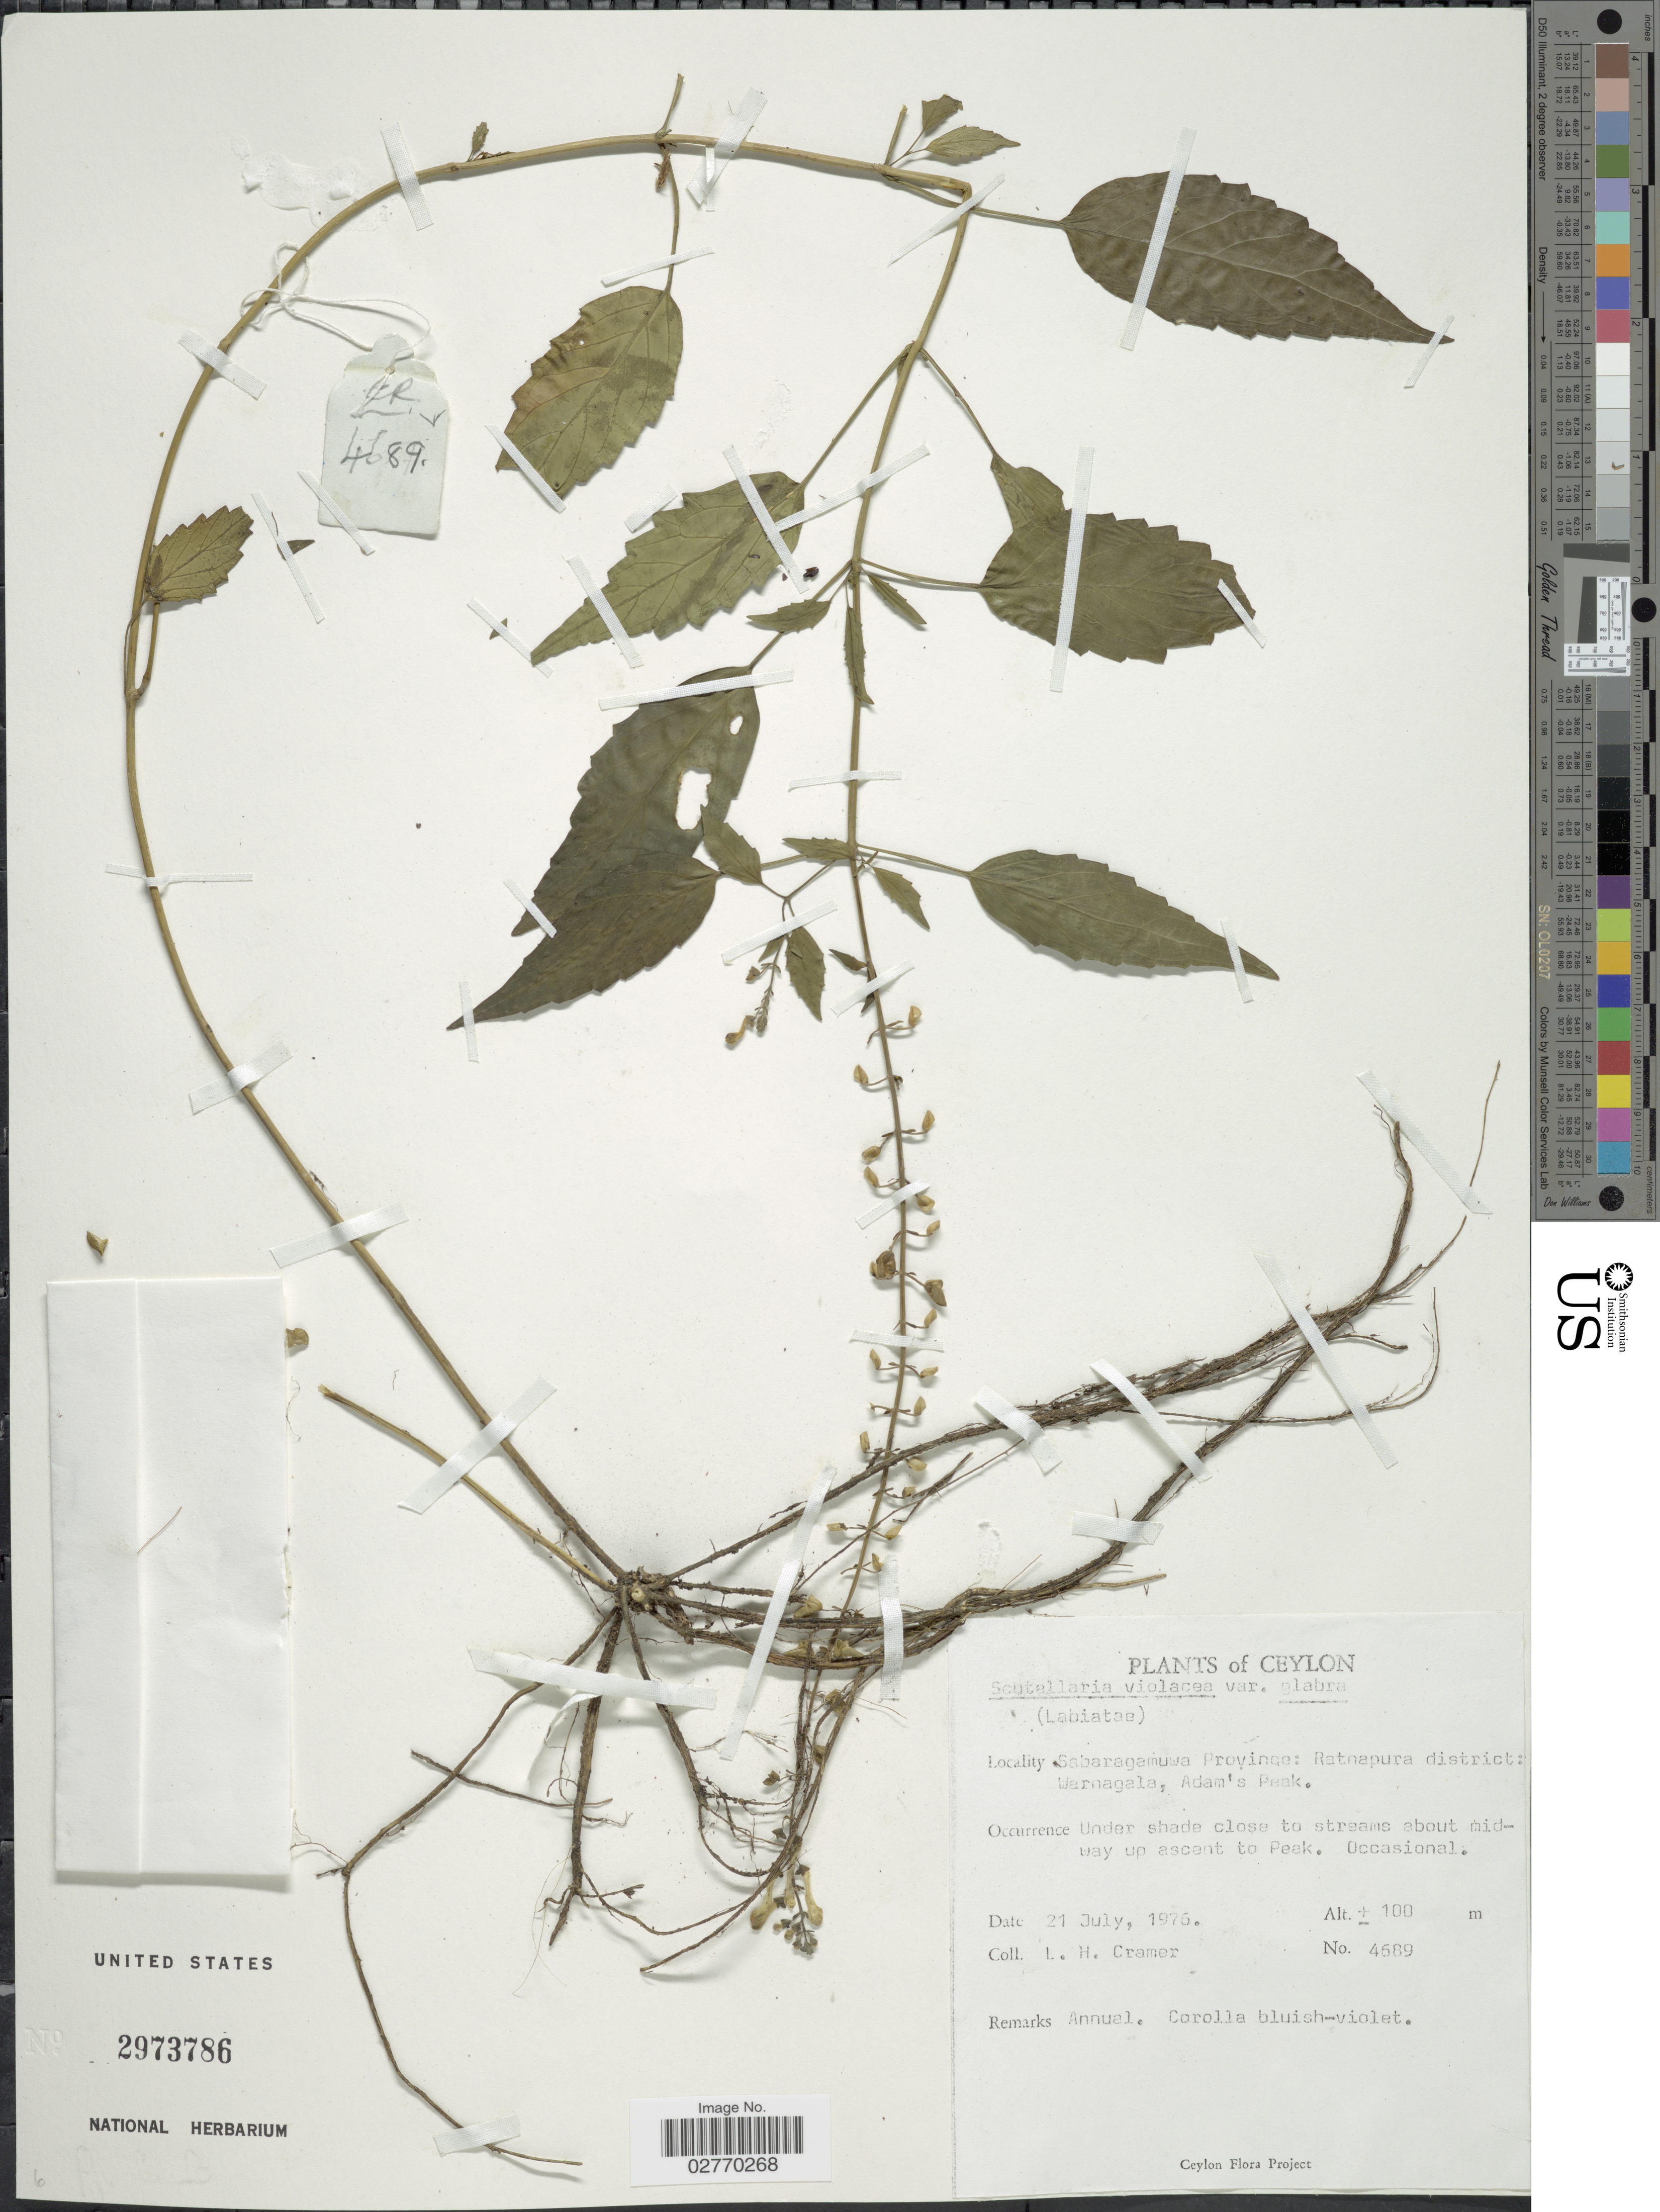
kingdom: Plantae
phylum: Tracheophyta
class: Magnoliopsida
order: Lamiales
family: Lamiaceae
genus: Scutellaria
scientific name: Scutellaria violacea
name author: B. Heyne ex Benth.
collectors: L. H. Cramer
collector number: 4689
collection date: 1976-07-21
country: Sri Lanka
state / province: Sabaragamuwa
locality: Ceylon. Ratnapura district: Warnagala, Adam's Peak. Under shade close to streams about mid-way up ascent to Peak.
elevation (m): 100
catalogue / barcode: US 2973786